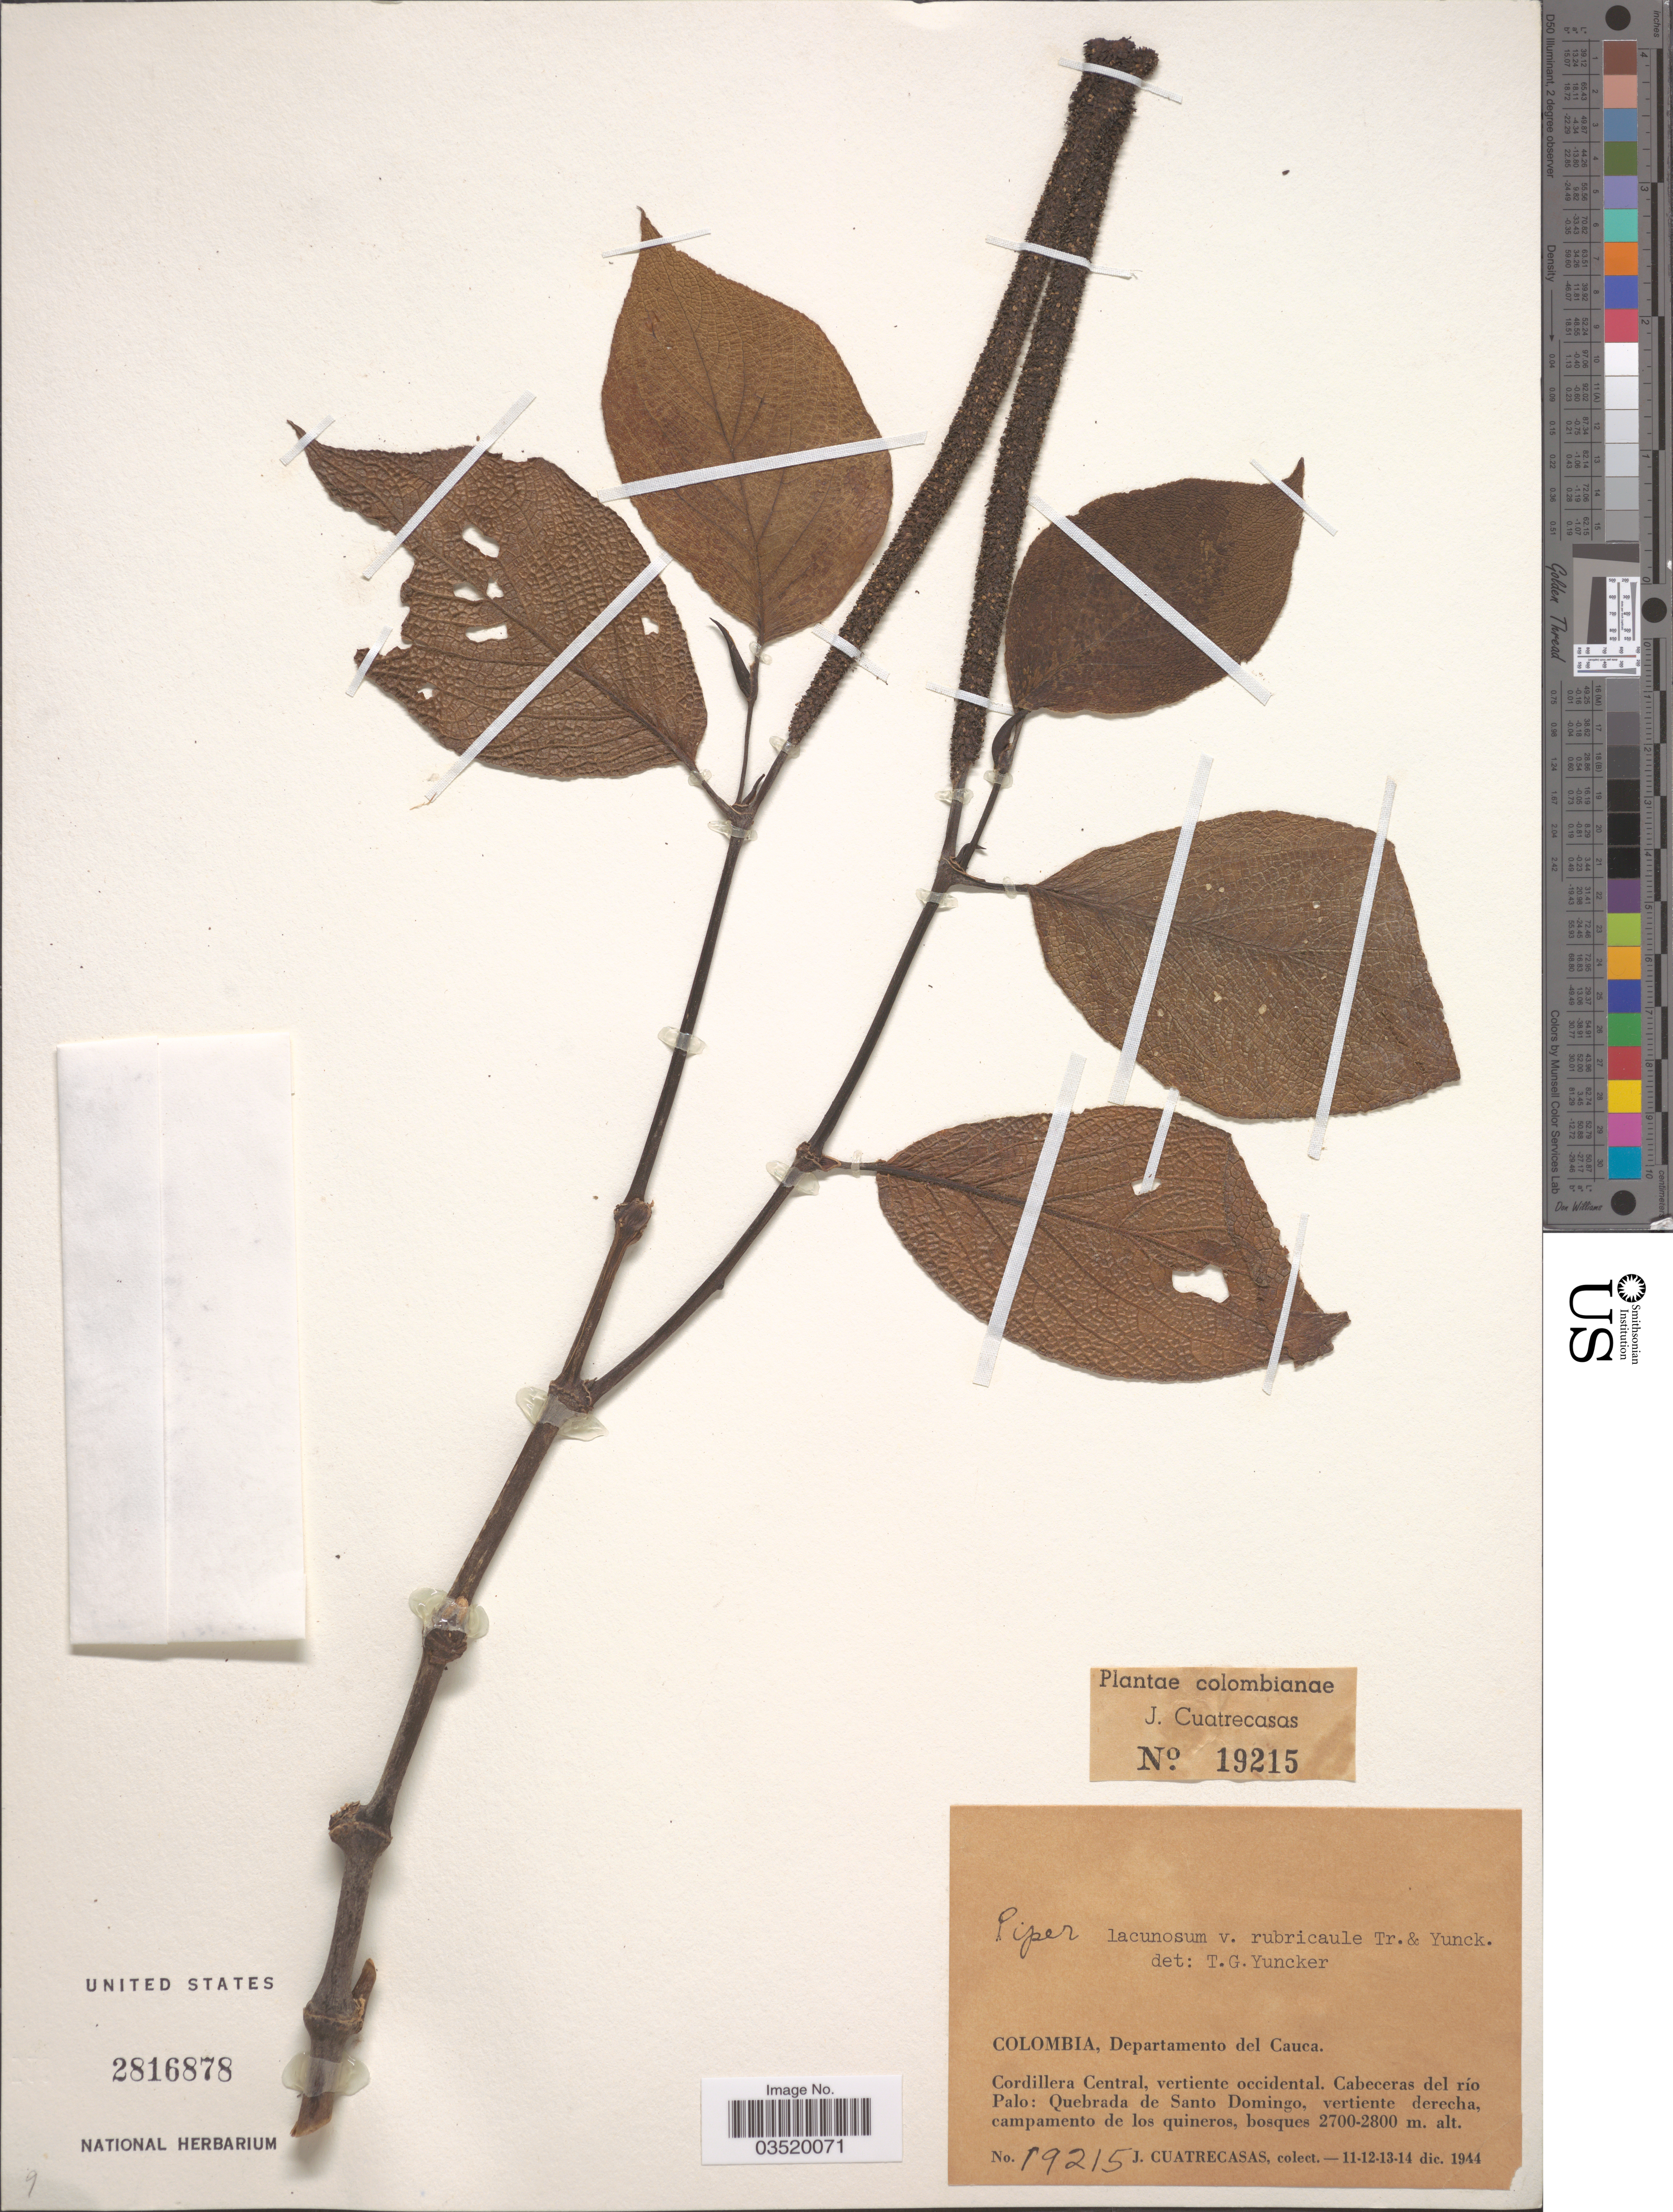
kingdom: Plantae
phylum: Tracheophyta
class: Magnoliopsida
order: Piperales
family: Piperaceae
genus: Piper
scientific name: Piper lacunosum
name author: Kunth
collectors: J. Cuatrecasas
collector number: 19215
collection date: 1944-12-11/1944-12-14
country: Colombia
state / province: Cauca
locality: Departamento del Cauca. Cordillera Central, vertiente occidental. Cabeceras del río Palo: Quebrada de Santo Domingo, vertiente derecha, campamento de los quineros, bosques.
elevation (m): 2700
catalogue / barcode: US 2816878